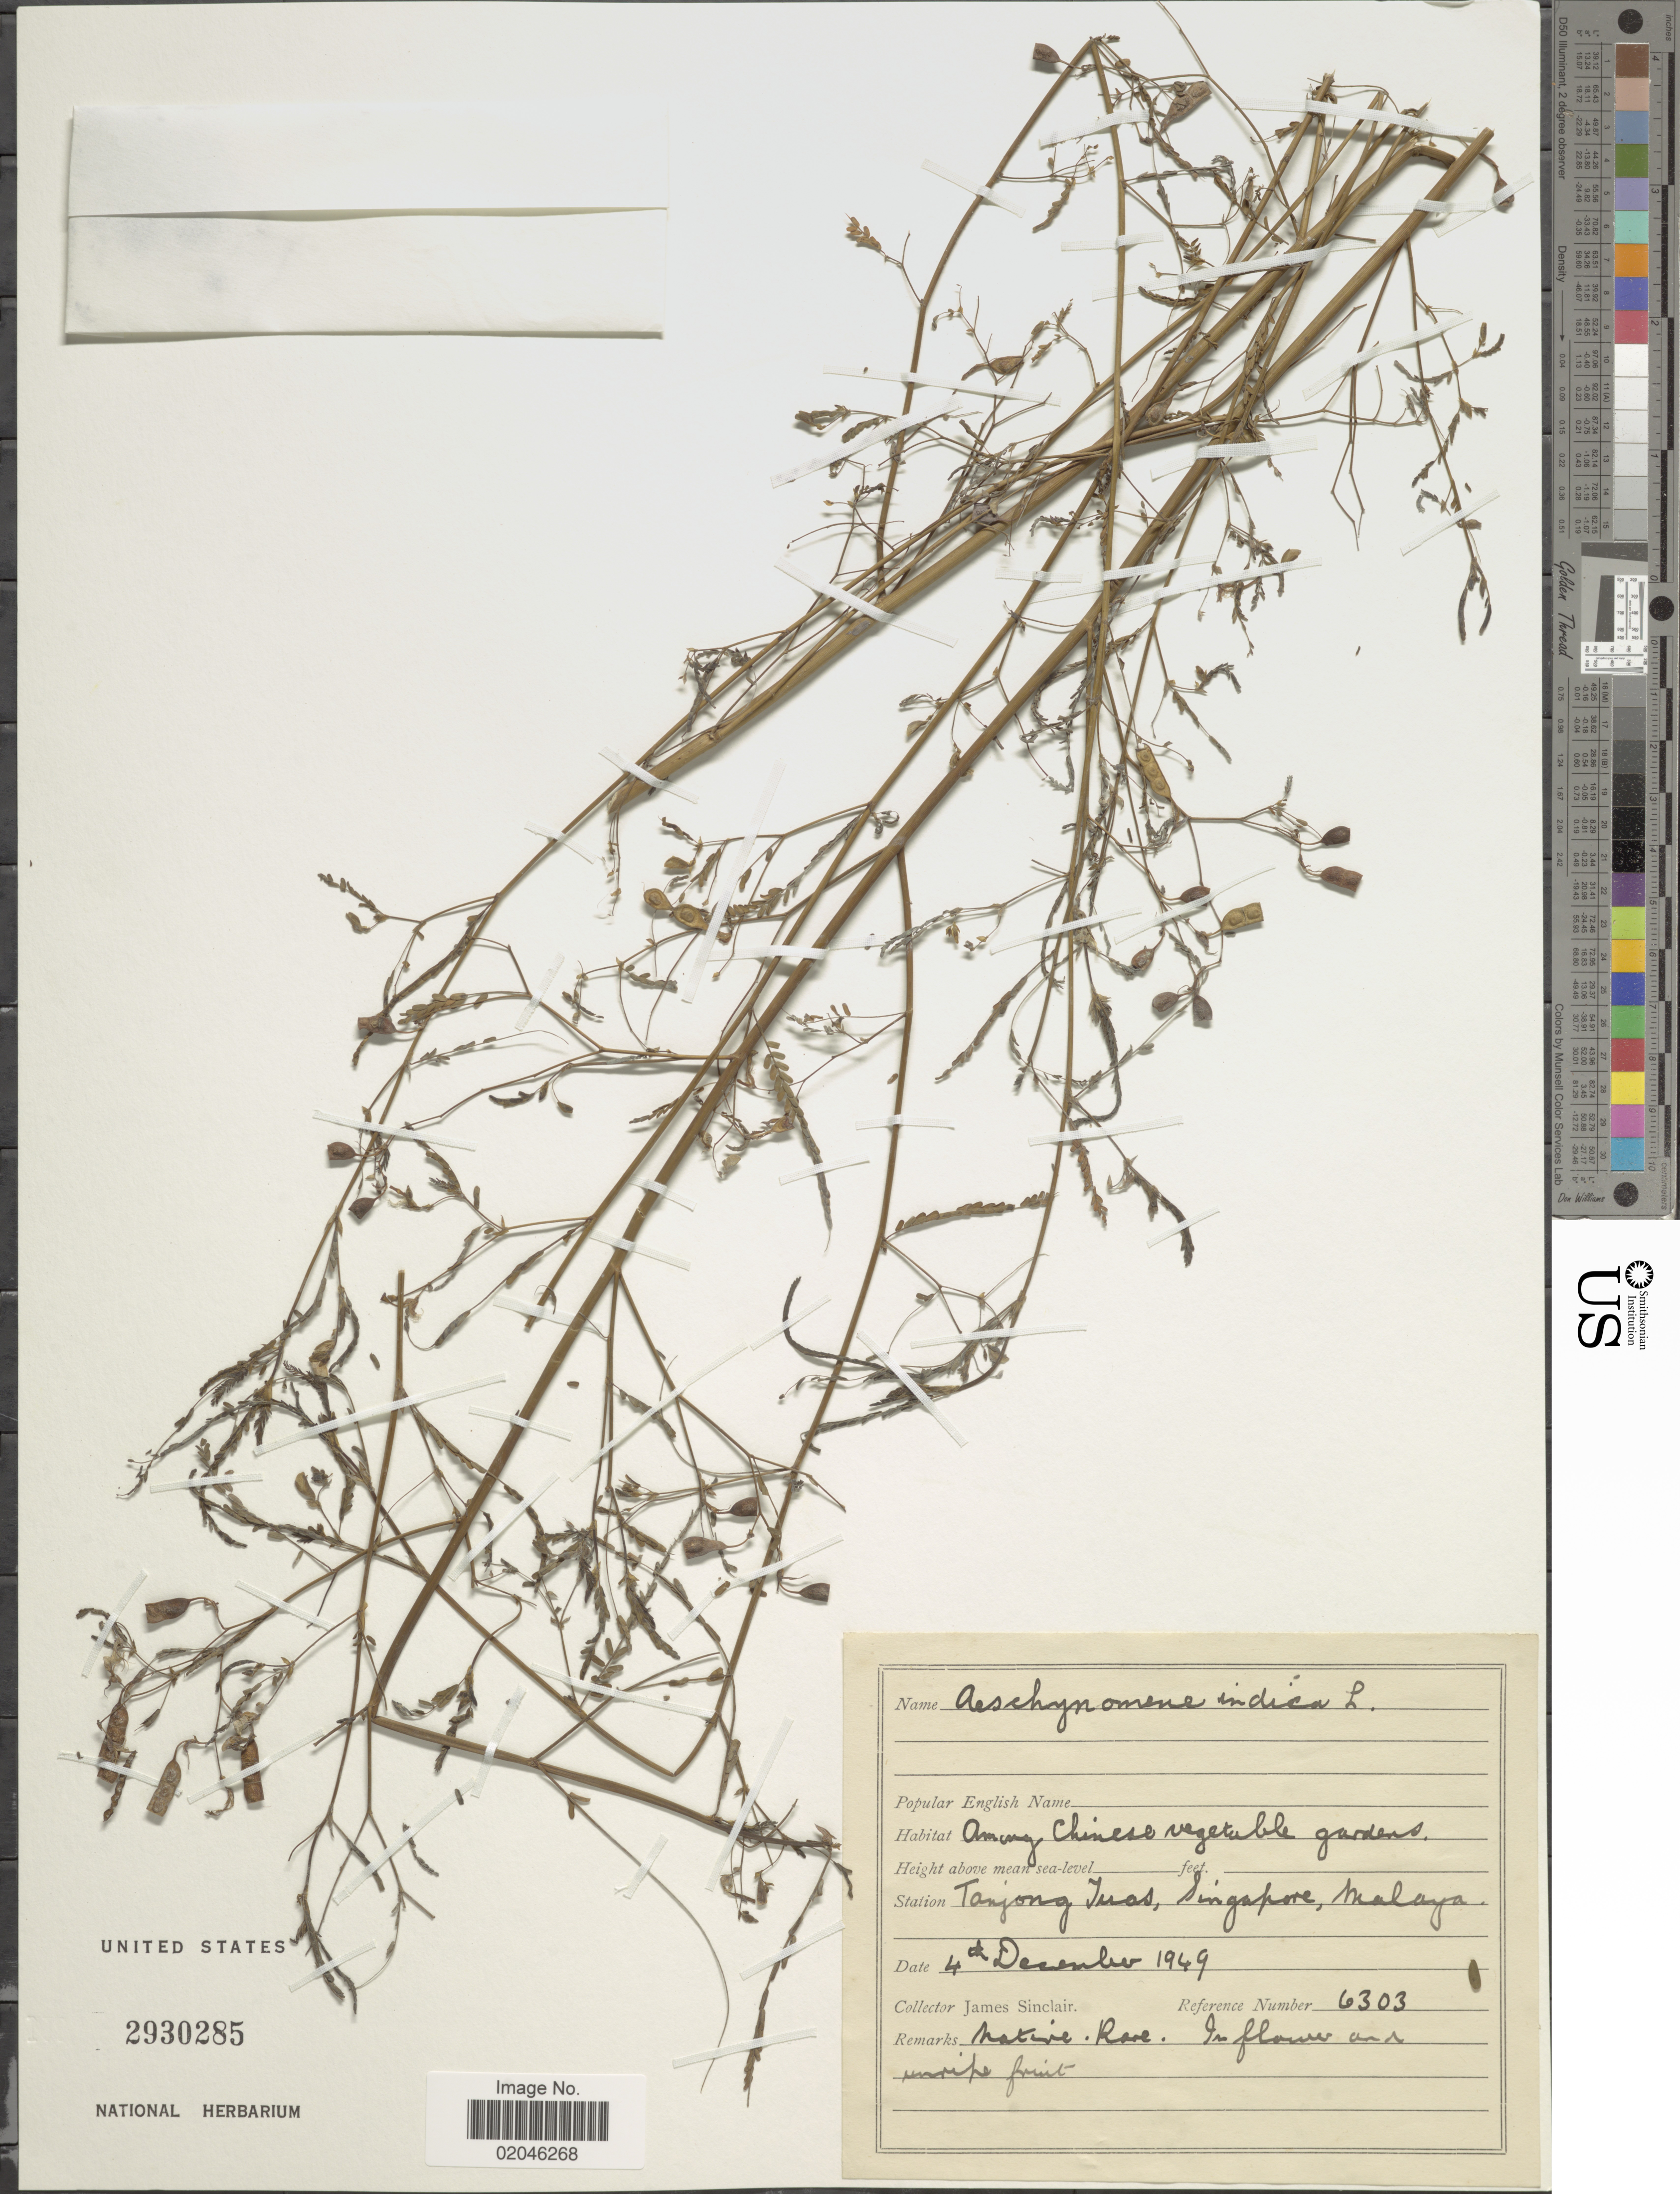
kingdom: Plantae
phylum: Tracheophyta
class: Magnoliopsida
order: Fabales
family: Fabaceae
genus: Aeschynomene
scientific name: Aeschynomene indica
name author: L.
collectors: J. Sinclair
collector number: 6303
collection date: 1949-12-04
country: Singapore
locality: Tanjong Juas, Malaya, among chinese vegetable gardens.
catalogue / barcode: US 2930285